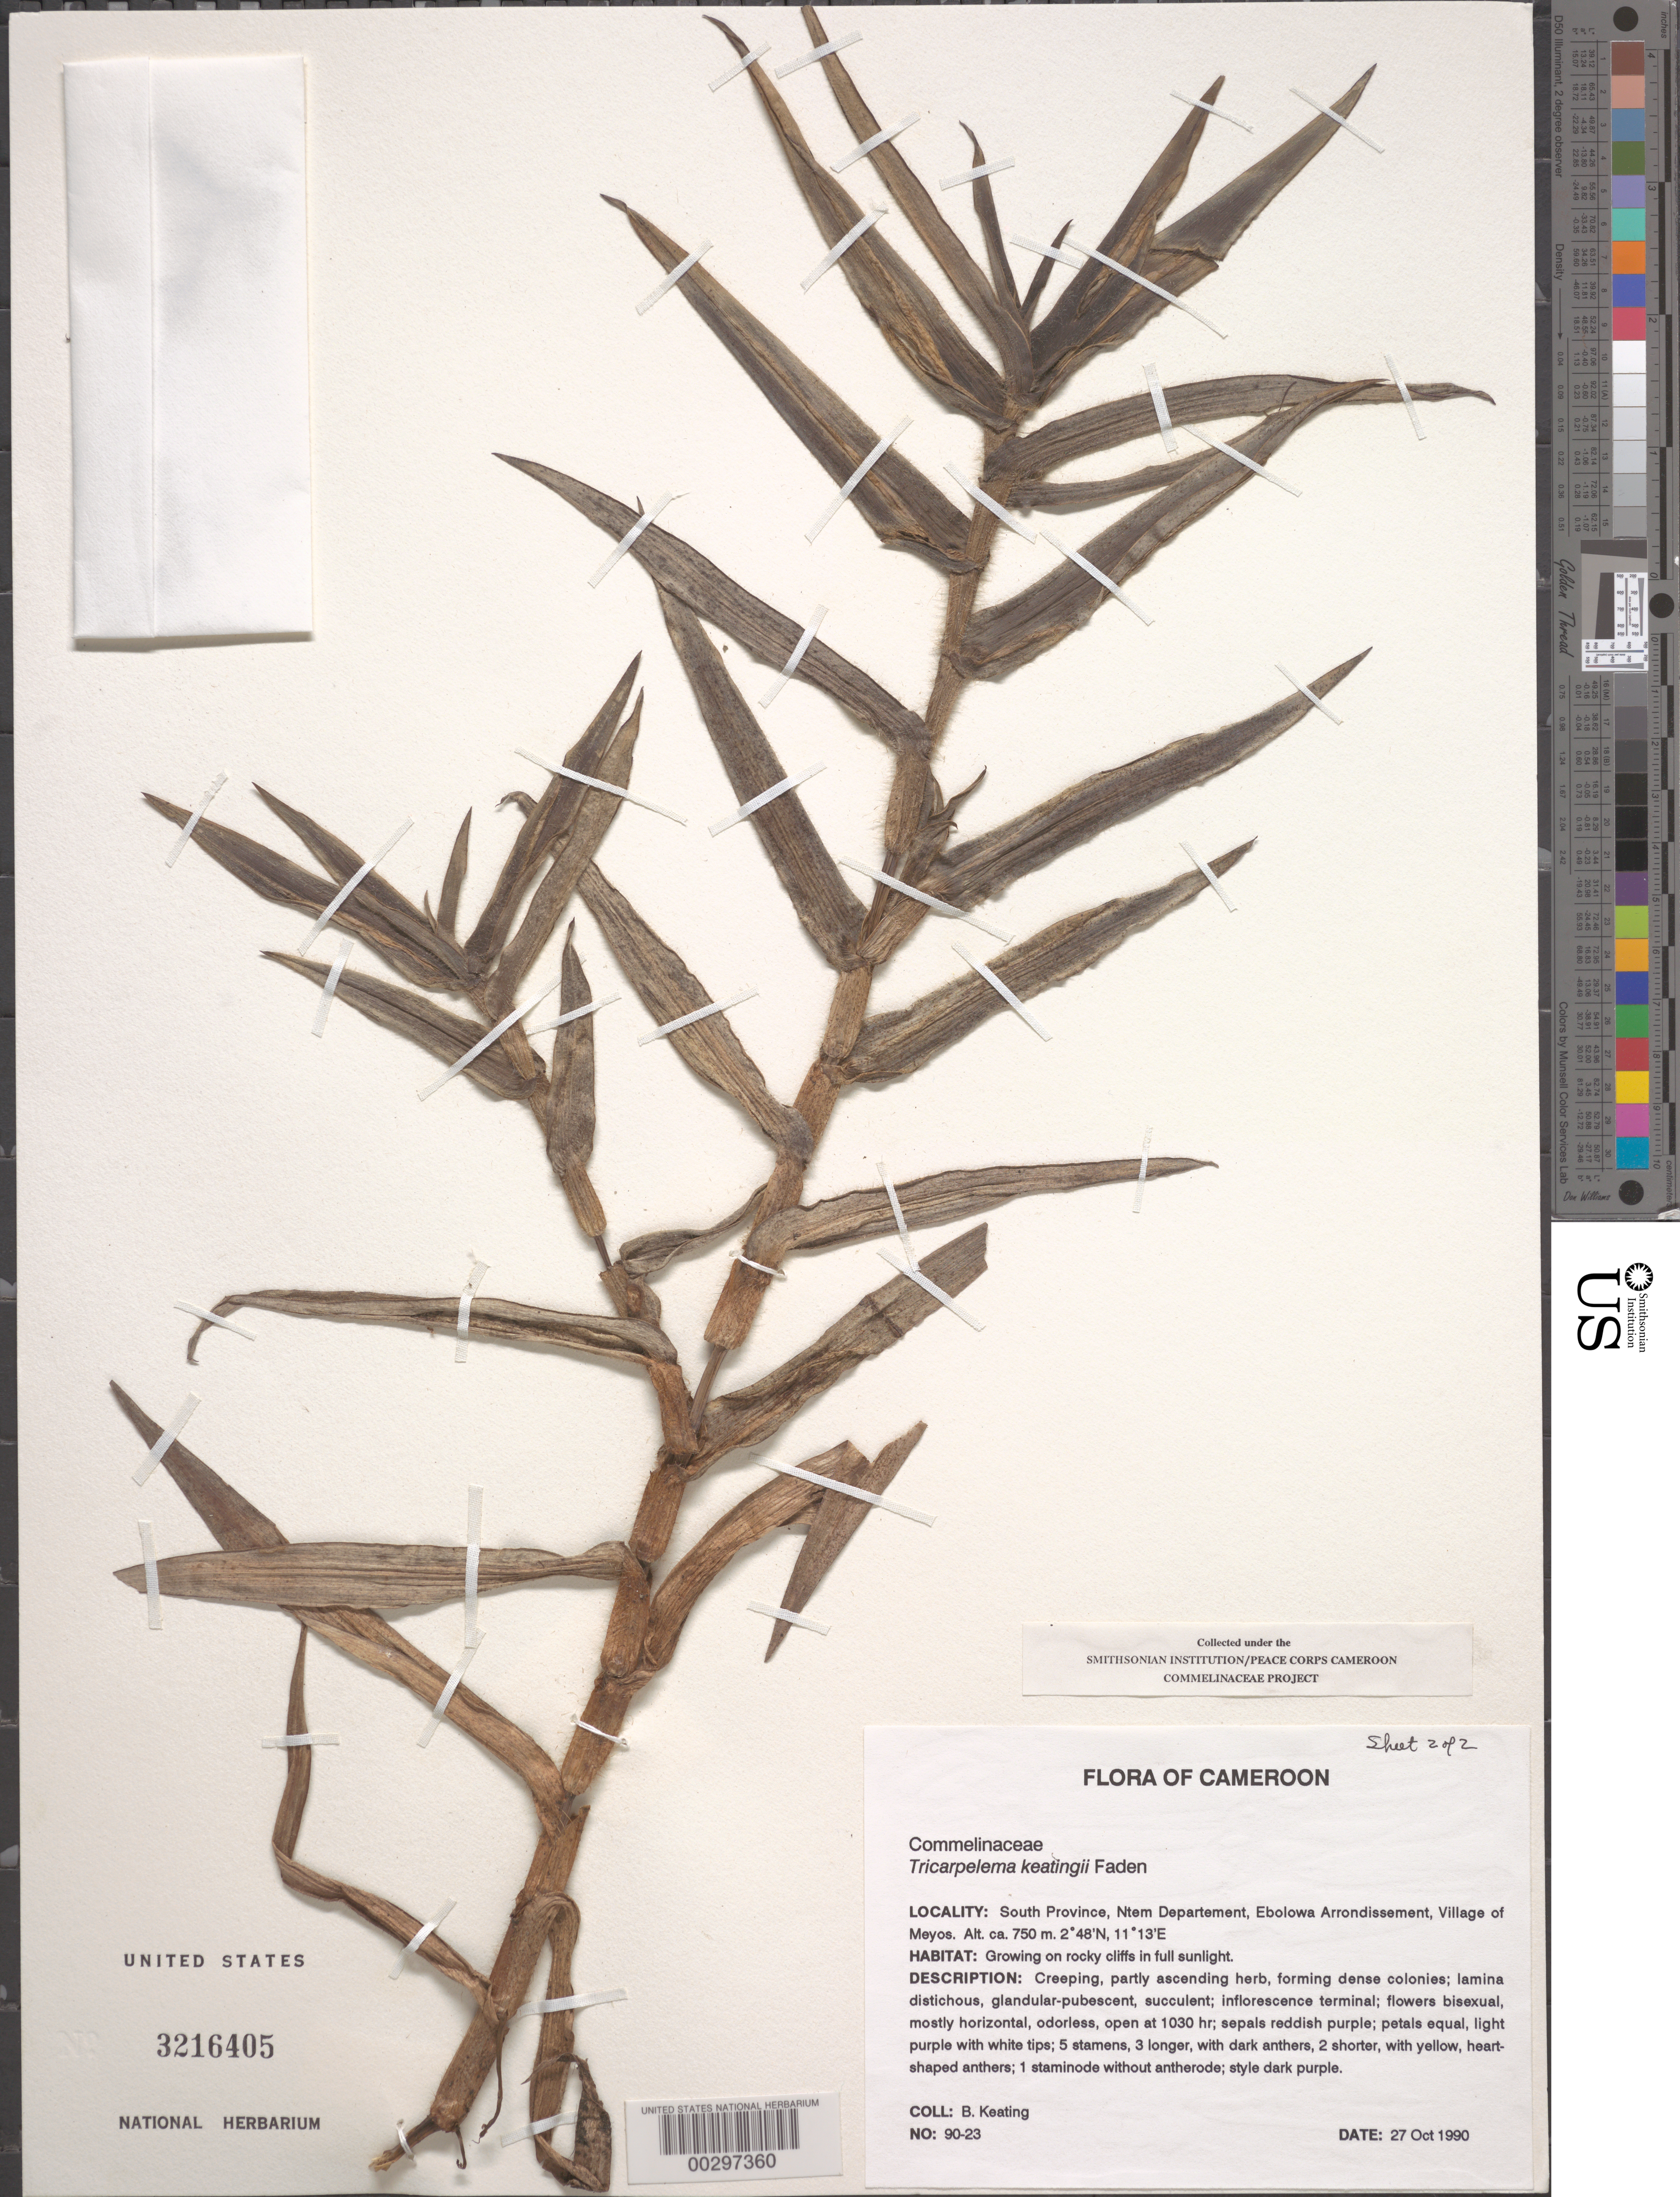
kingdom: Plantae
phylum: Tracheophyta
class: Liliopsida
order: Commelinales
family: Commelinaceae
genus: Tricarpelema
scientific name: Tricarpelema keatingii Faden, ined.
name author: Faden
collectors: B. Keating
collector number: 90-23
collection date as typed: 27 Oct 1990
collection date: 1990-10-27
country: Cameroon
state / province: Sud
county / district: Ntem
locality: Ntem, ebolowa arrondissement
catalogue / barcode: US 3216405